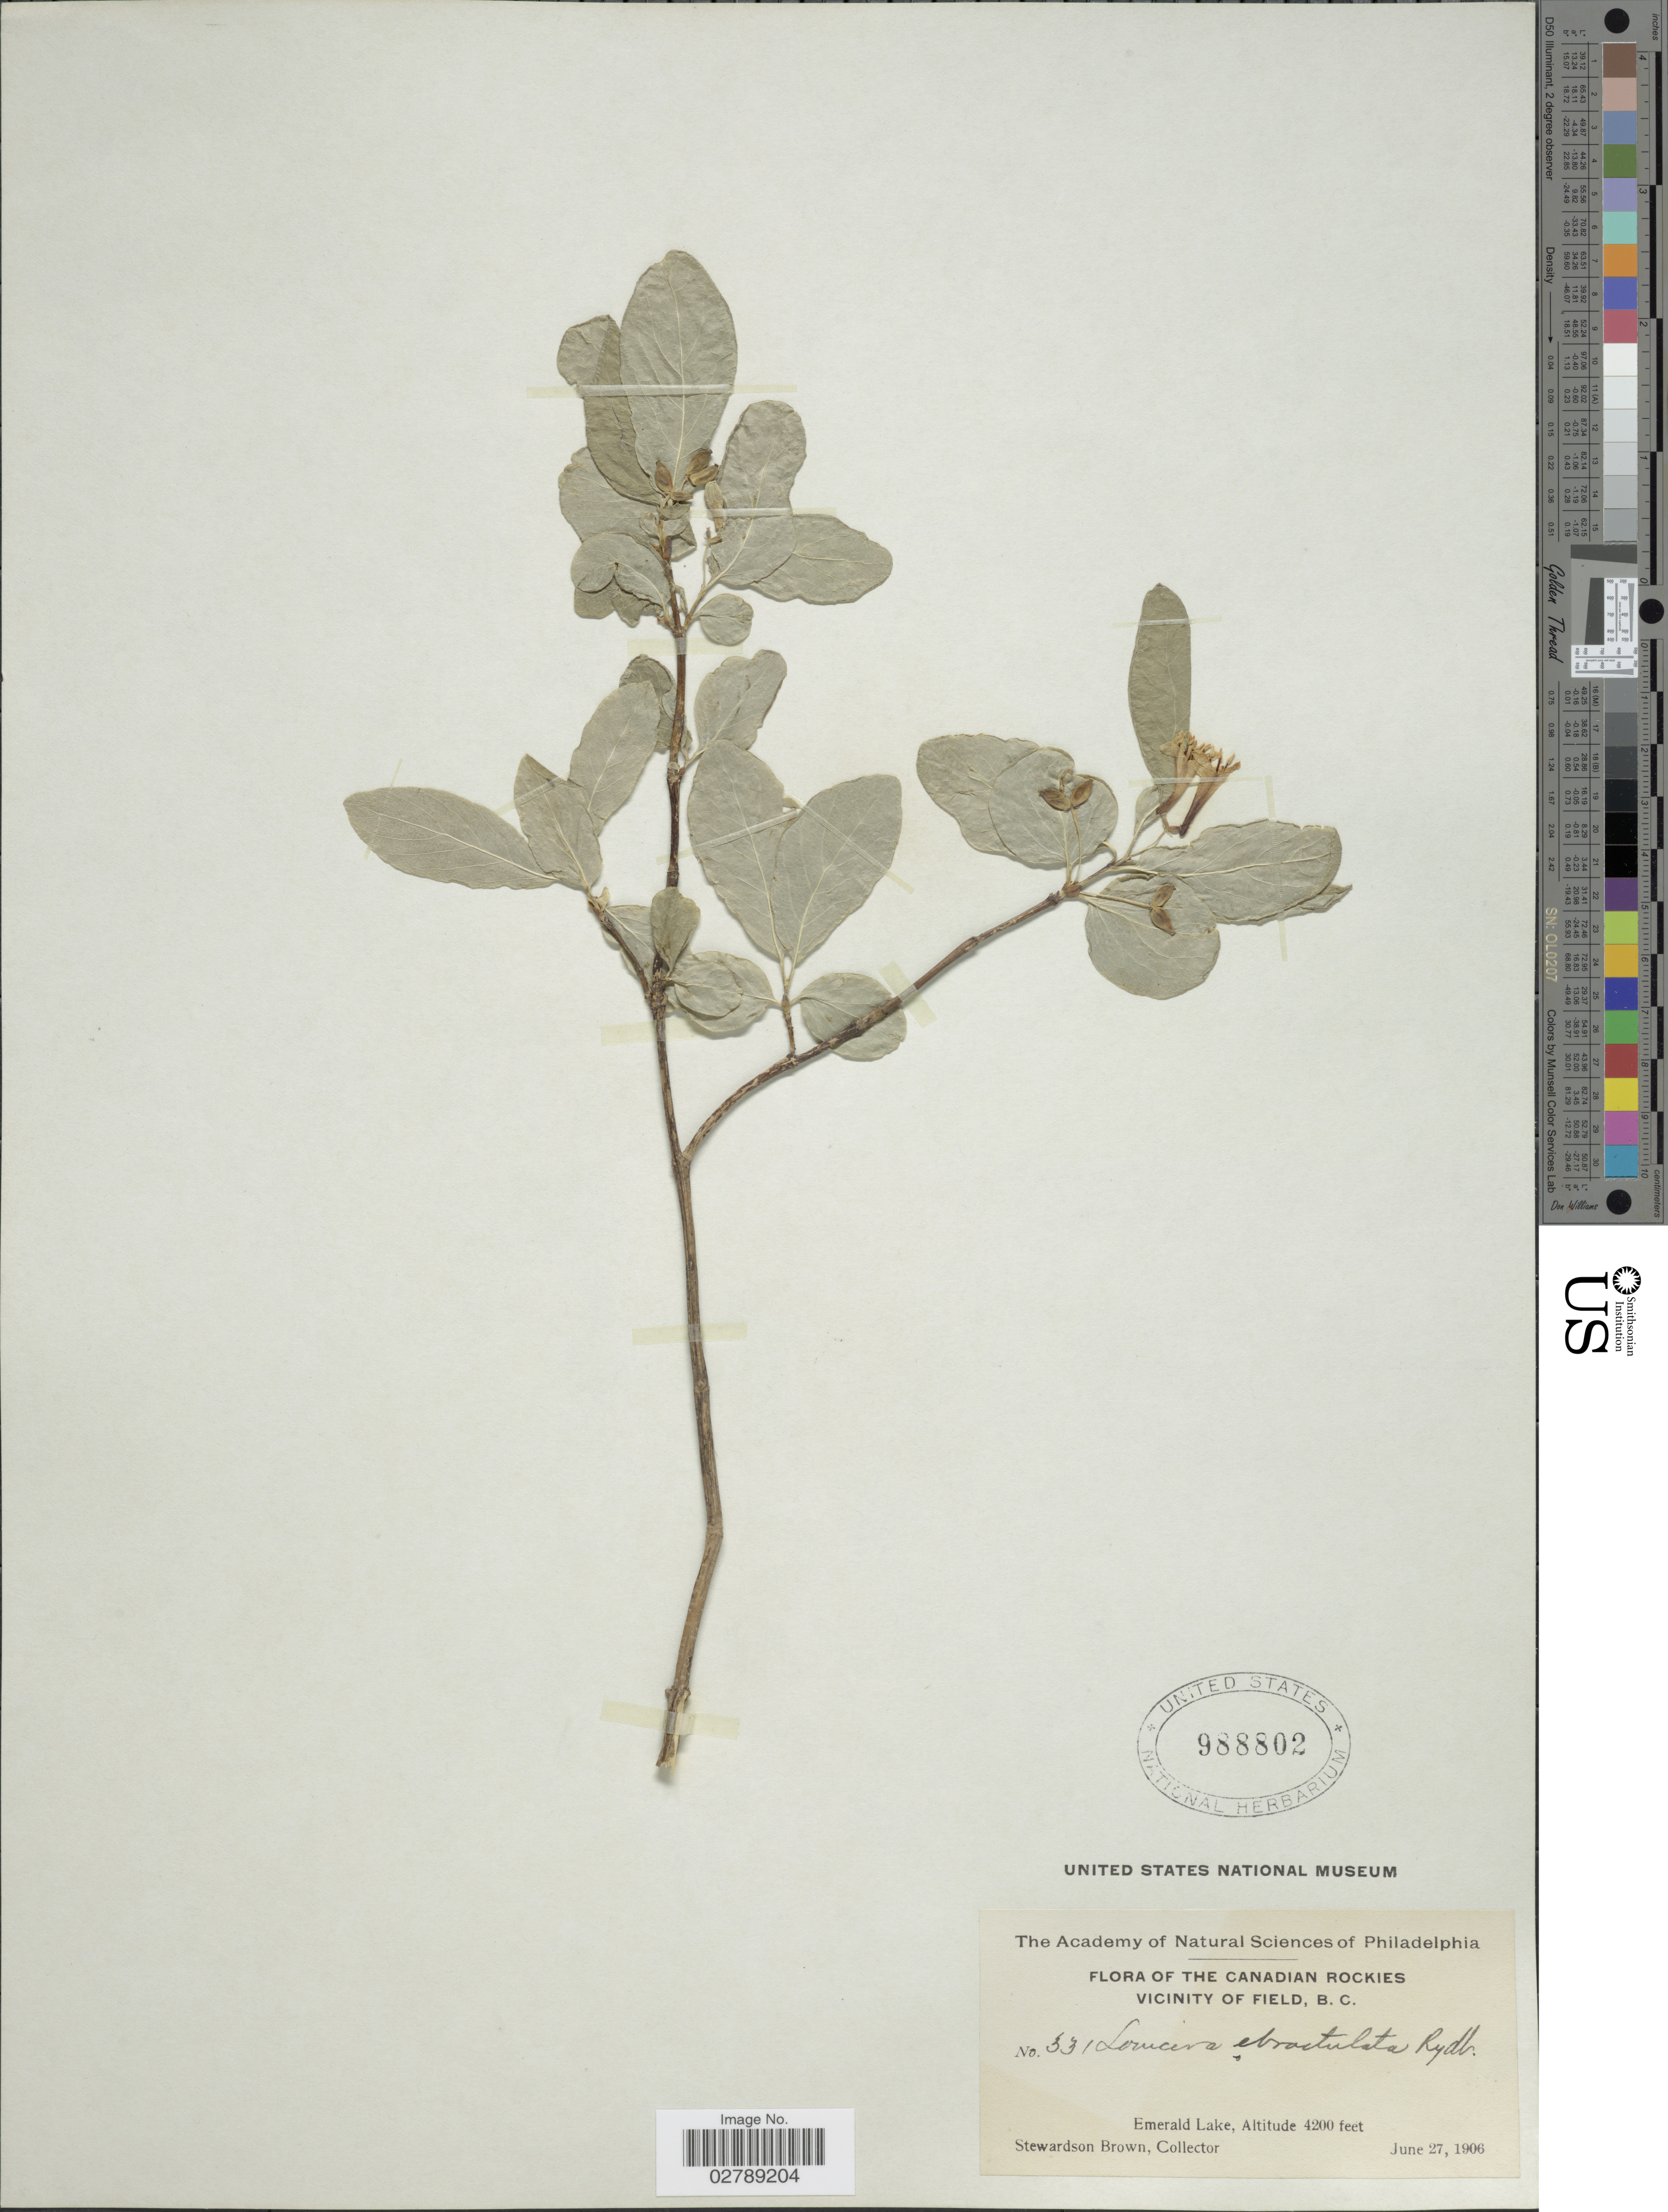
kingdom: Plantae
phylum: Tracheophyta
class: Magnoliopsida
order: Dipsacales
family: Caprifoliaceae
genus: Lonicera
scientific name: Lonicera ebractulata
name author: Rydb.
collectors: S. Brown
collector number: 331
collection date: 1906-06-27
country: Canada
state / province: British Columbia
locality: Canadian Rockies, vicinity of Field, B.C. Emerald Lake.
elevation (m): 1280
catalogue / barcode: US 988802